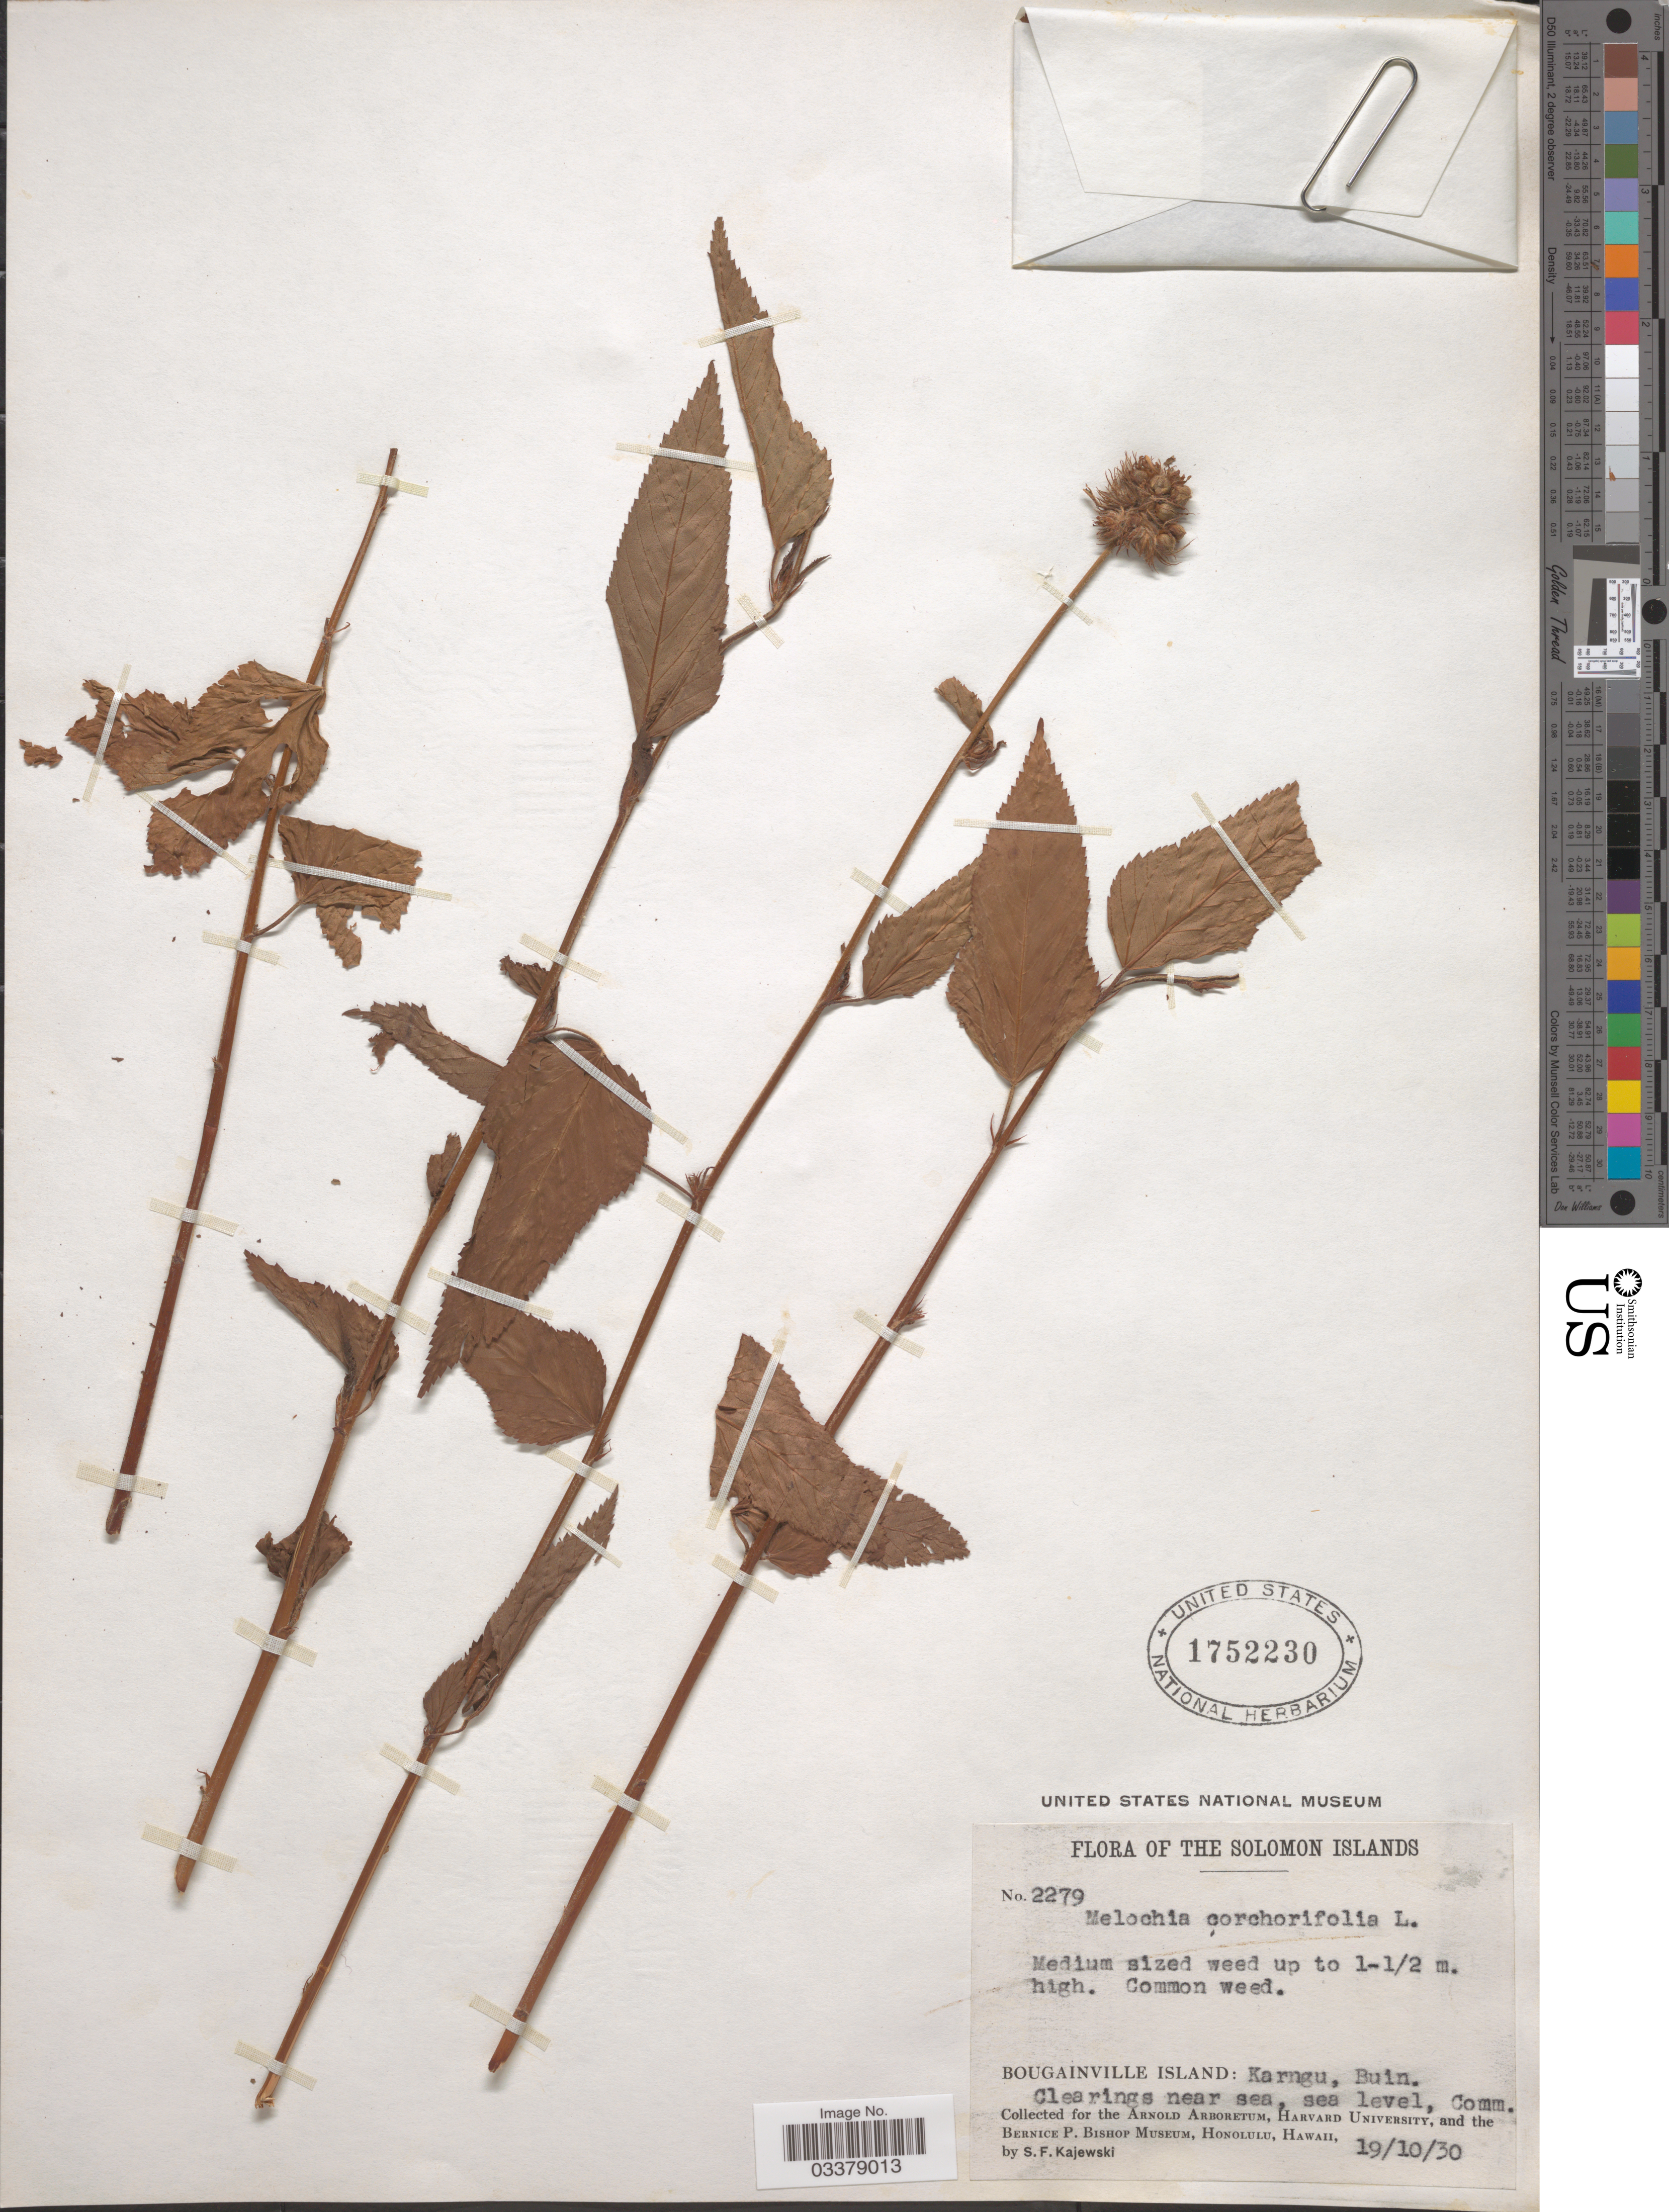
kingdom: Plantae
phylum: Tracheophyta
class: Magnoliopsida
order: Malvales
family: Malvaceae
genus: Melochia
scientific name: Melochia corchorifolia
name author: L.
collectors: S. Kajewski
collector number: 2279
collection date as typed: Transcribed d/m/y: 19/10/30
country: Papua New Guinea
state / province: Bougainville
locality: The Solomon Islands. Bougainville Island: Karngu, Buin. Clearings near sea.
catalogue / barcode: US 1752230